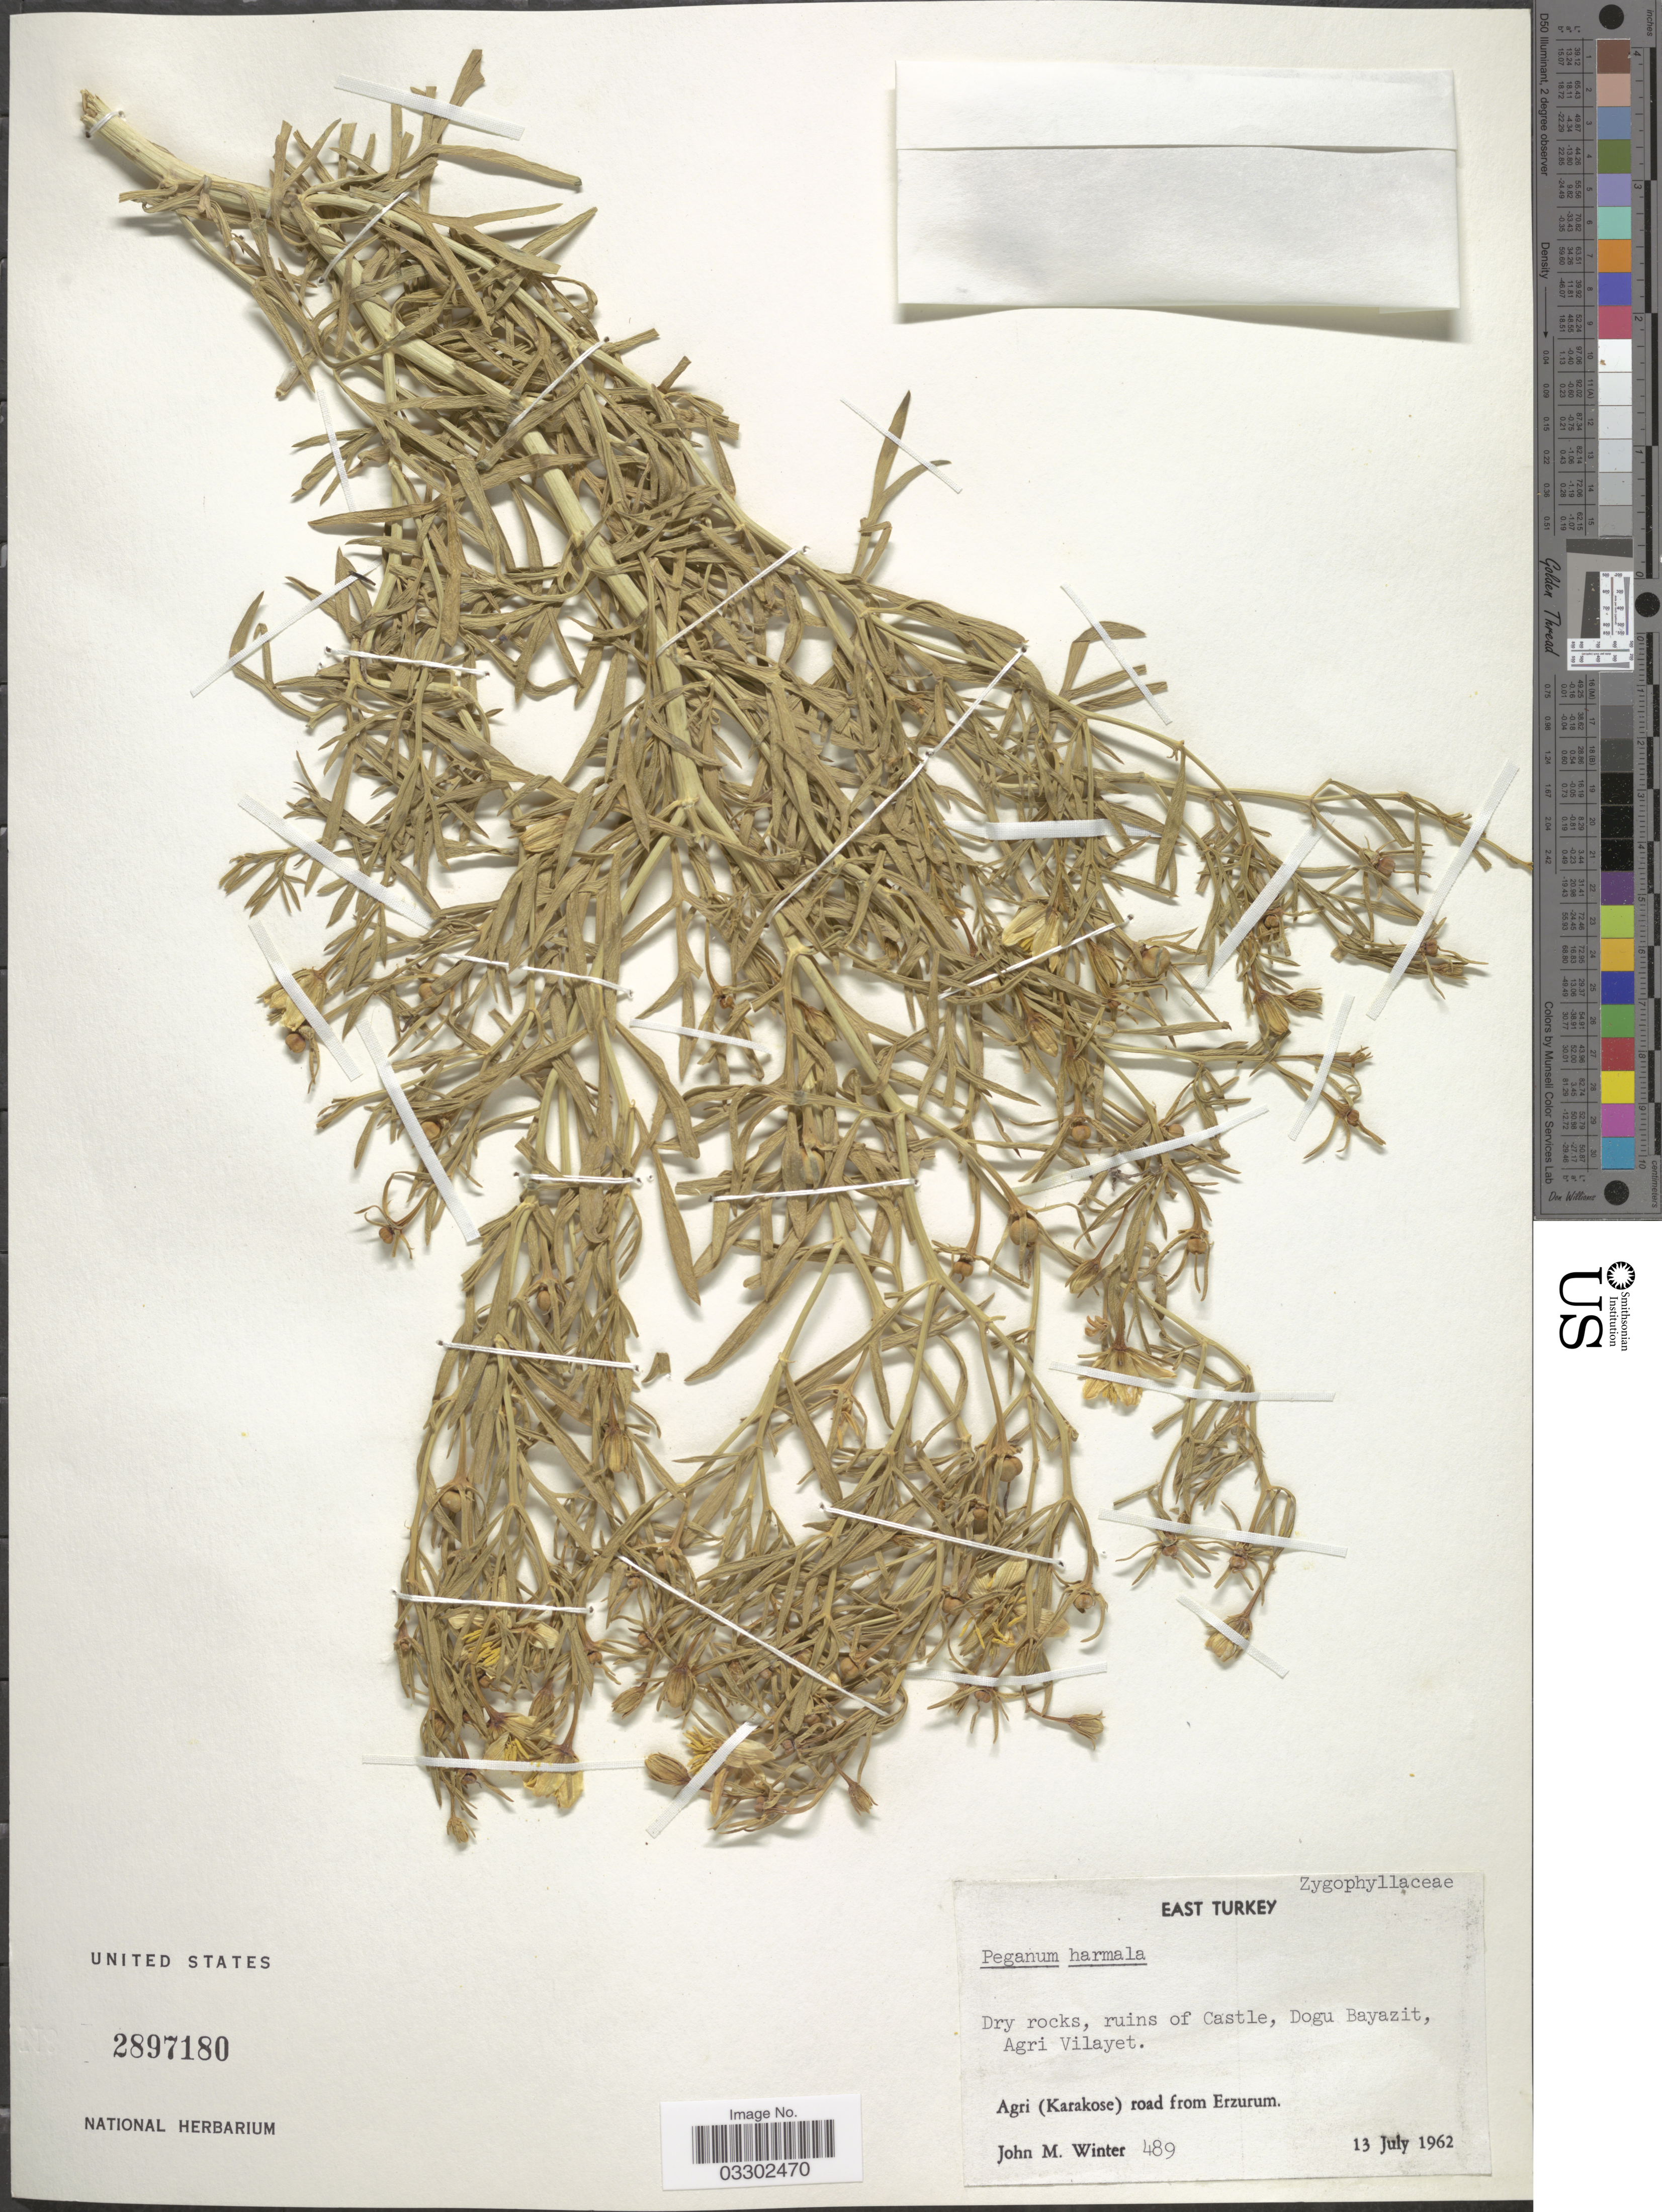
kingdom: Plantae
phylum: Tracheophyta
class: Magnoliopsida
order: Sapindales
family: Tetradiclidaceae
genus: Peganum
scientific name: Peganum harmala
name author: L.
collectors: J. M. Winter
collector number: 489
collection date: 1962-07-13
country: Turkey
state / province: Agri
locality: Ruins of Castle, Dogu Bayazitm Agri Vilayet. Agri (Karakose) road from Erzurum.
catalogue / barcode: US 2897180